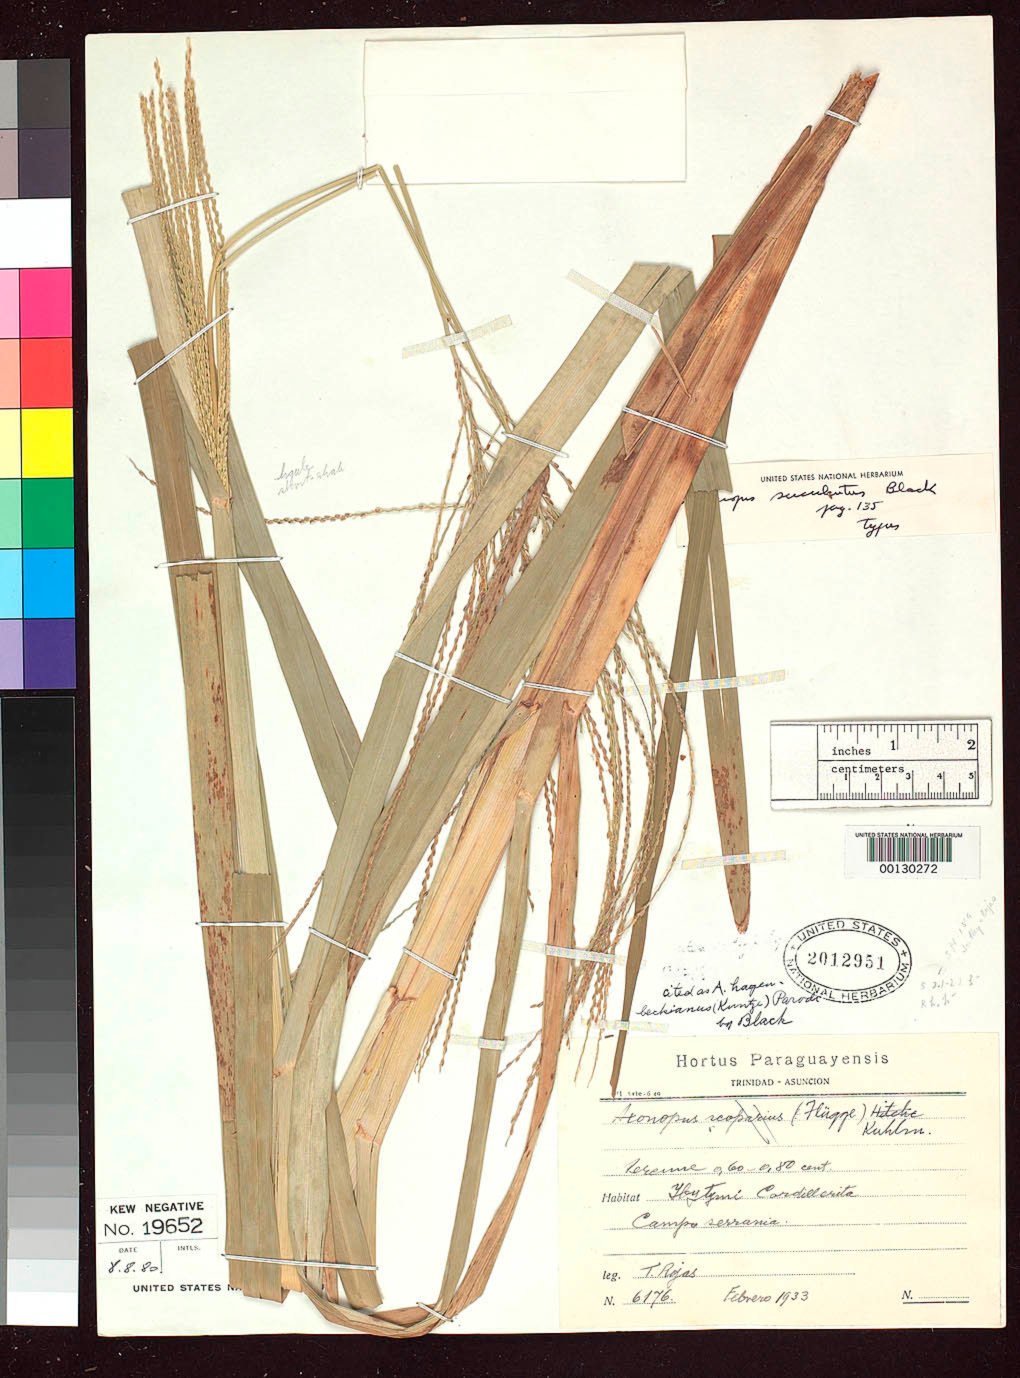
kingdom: Plantae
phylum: Tracheophyta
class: Liliopsida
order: Poales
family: Poaceae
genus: Axonopus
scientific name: Axonopus succulentus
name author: G.A. Black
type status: Holotype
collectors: T. Rojas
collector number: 6176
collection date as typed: Feb 1933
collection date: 1933-02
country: Paraguay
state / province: Cordillera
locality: Ybytymi, Campo Serrania.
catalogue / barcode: US 2012951